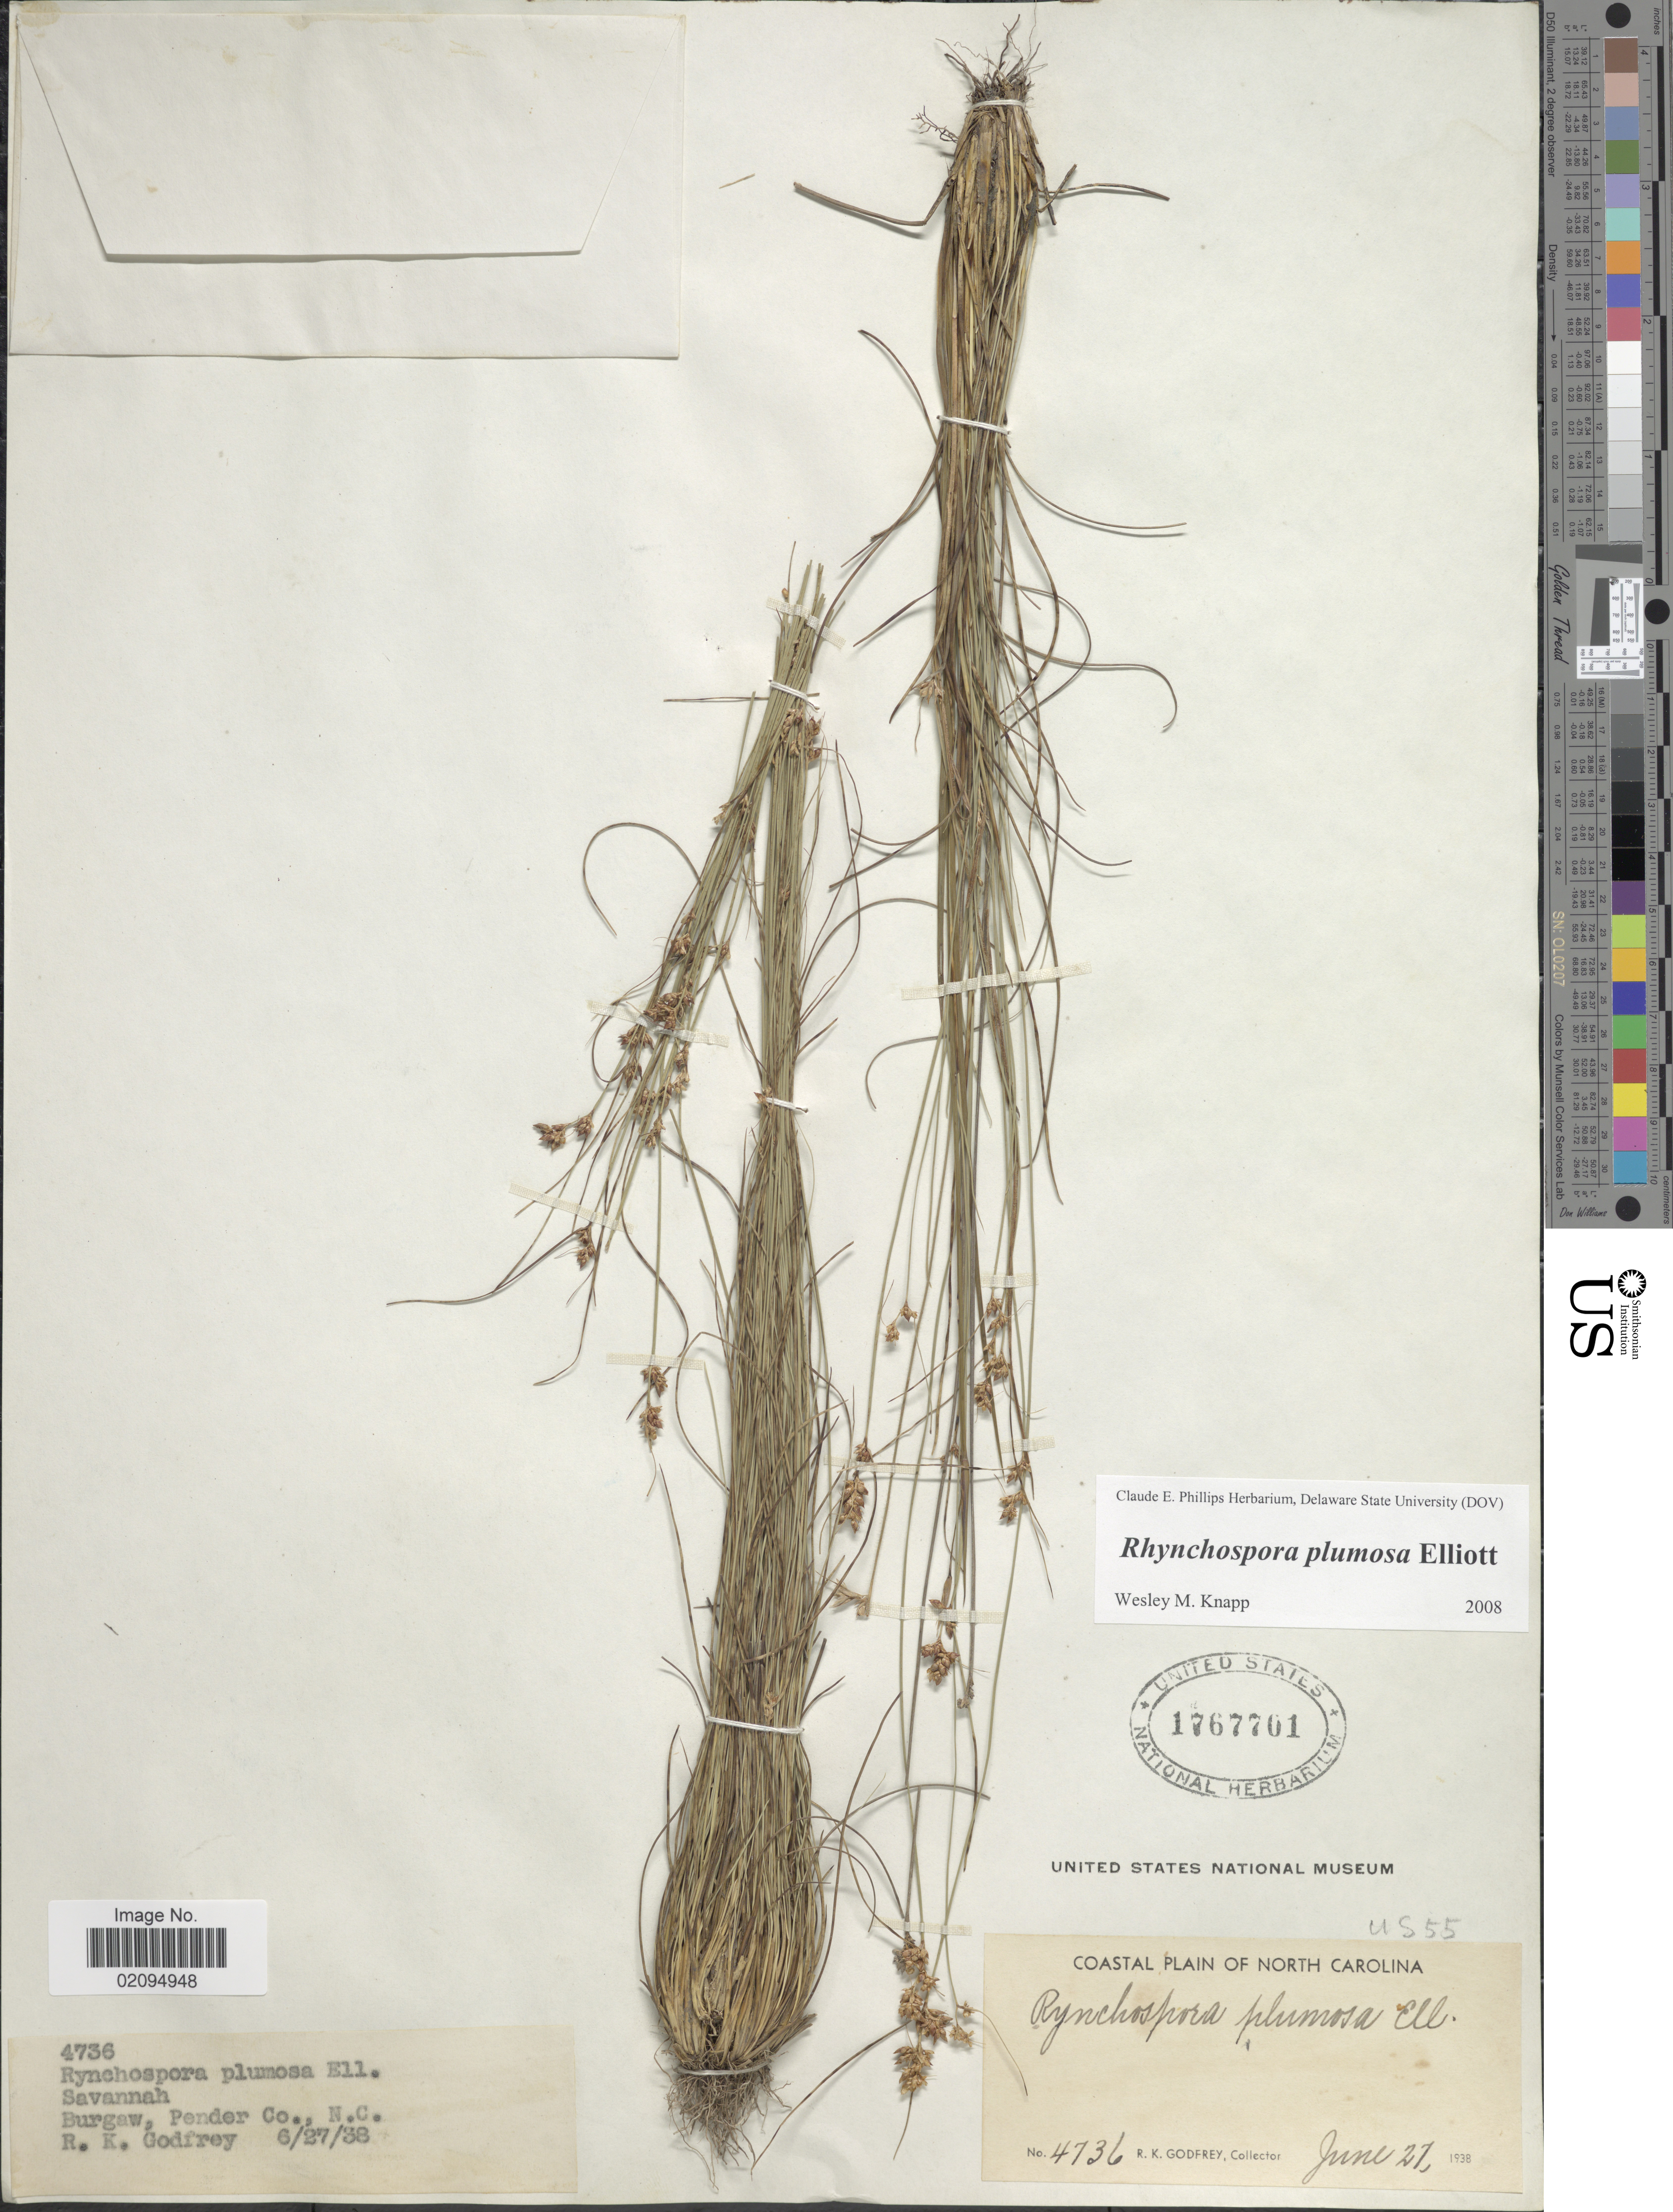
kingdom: Plantae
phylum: Tracheophyta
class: Liliopsida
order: Poales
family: Cyperaceae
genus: Rhynchospora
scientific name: Rhynchospora plumosa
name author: Elliott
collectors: R. K. Godfrey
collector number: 4736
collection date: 1938-06-27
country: United States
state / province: North Carolina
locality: Burgaw, Pender Co.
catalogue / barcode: US 1767701